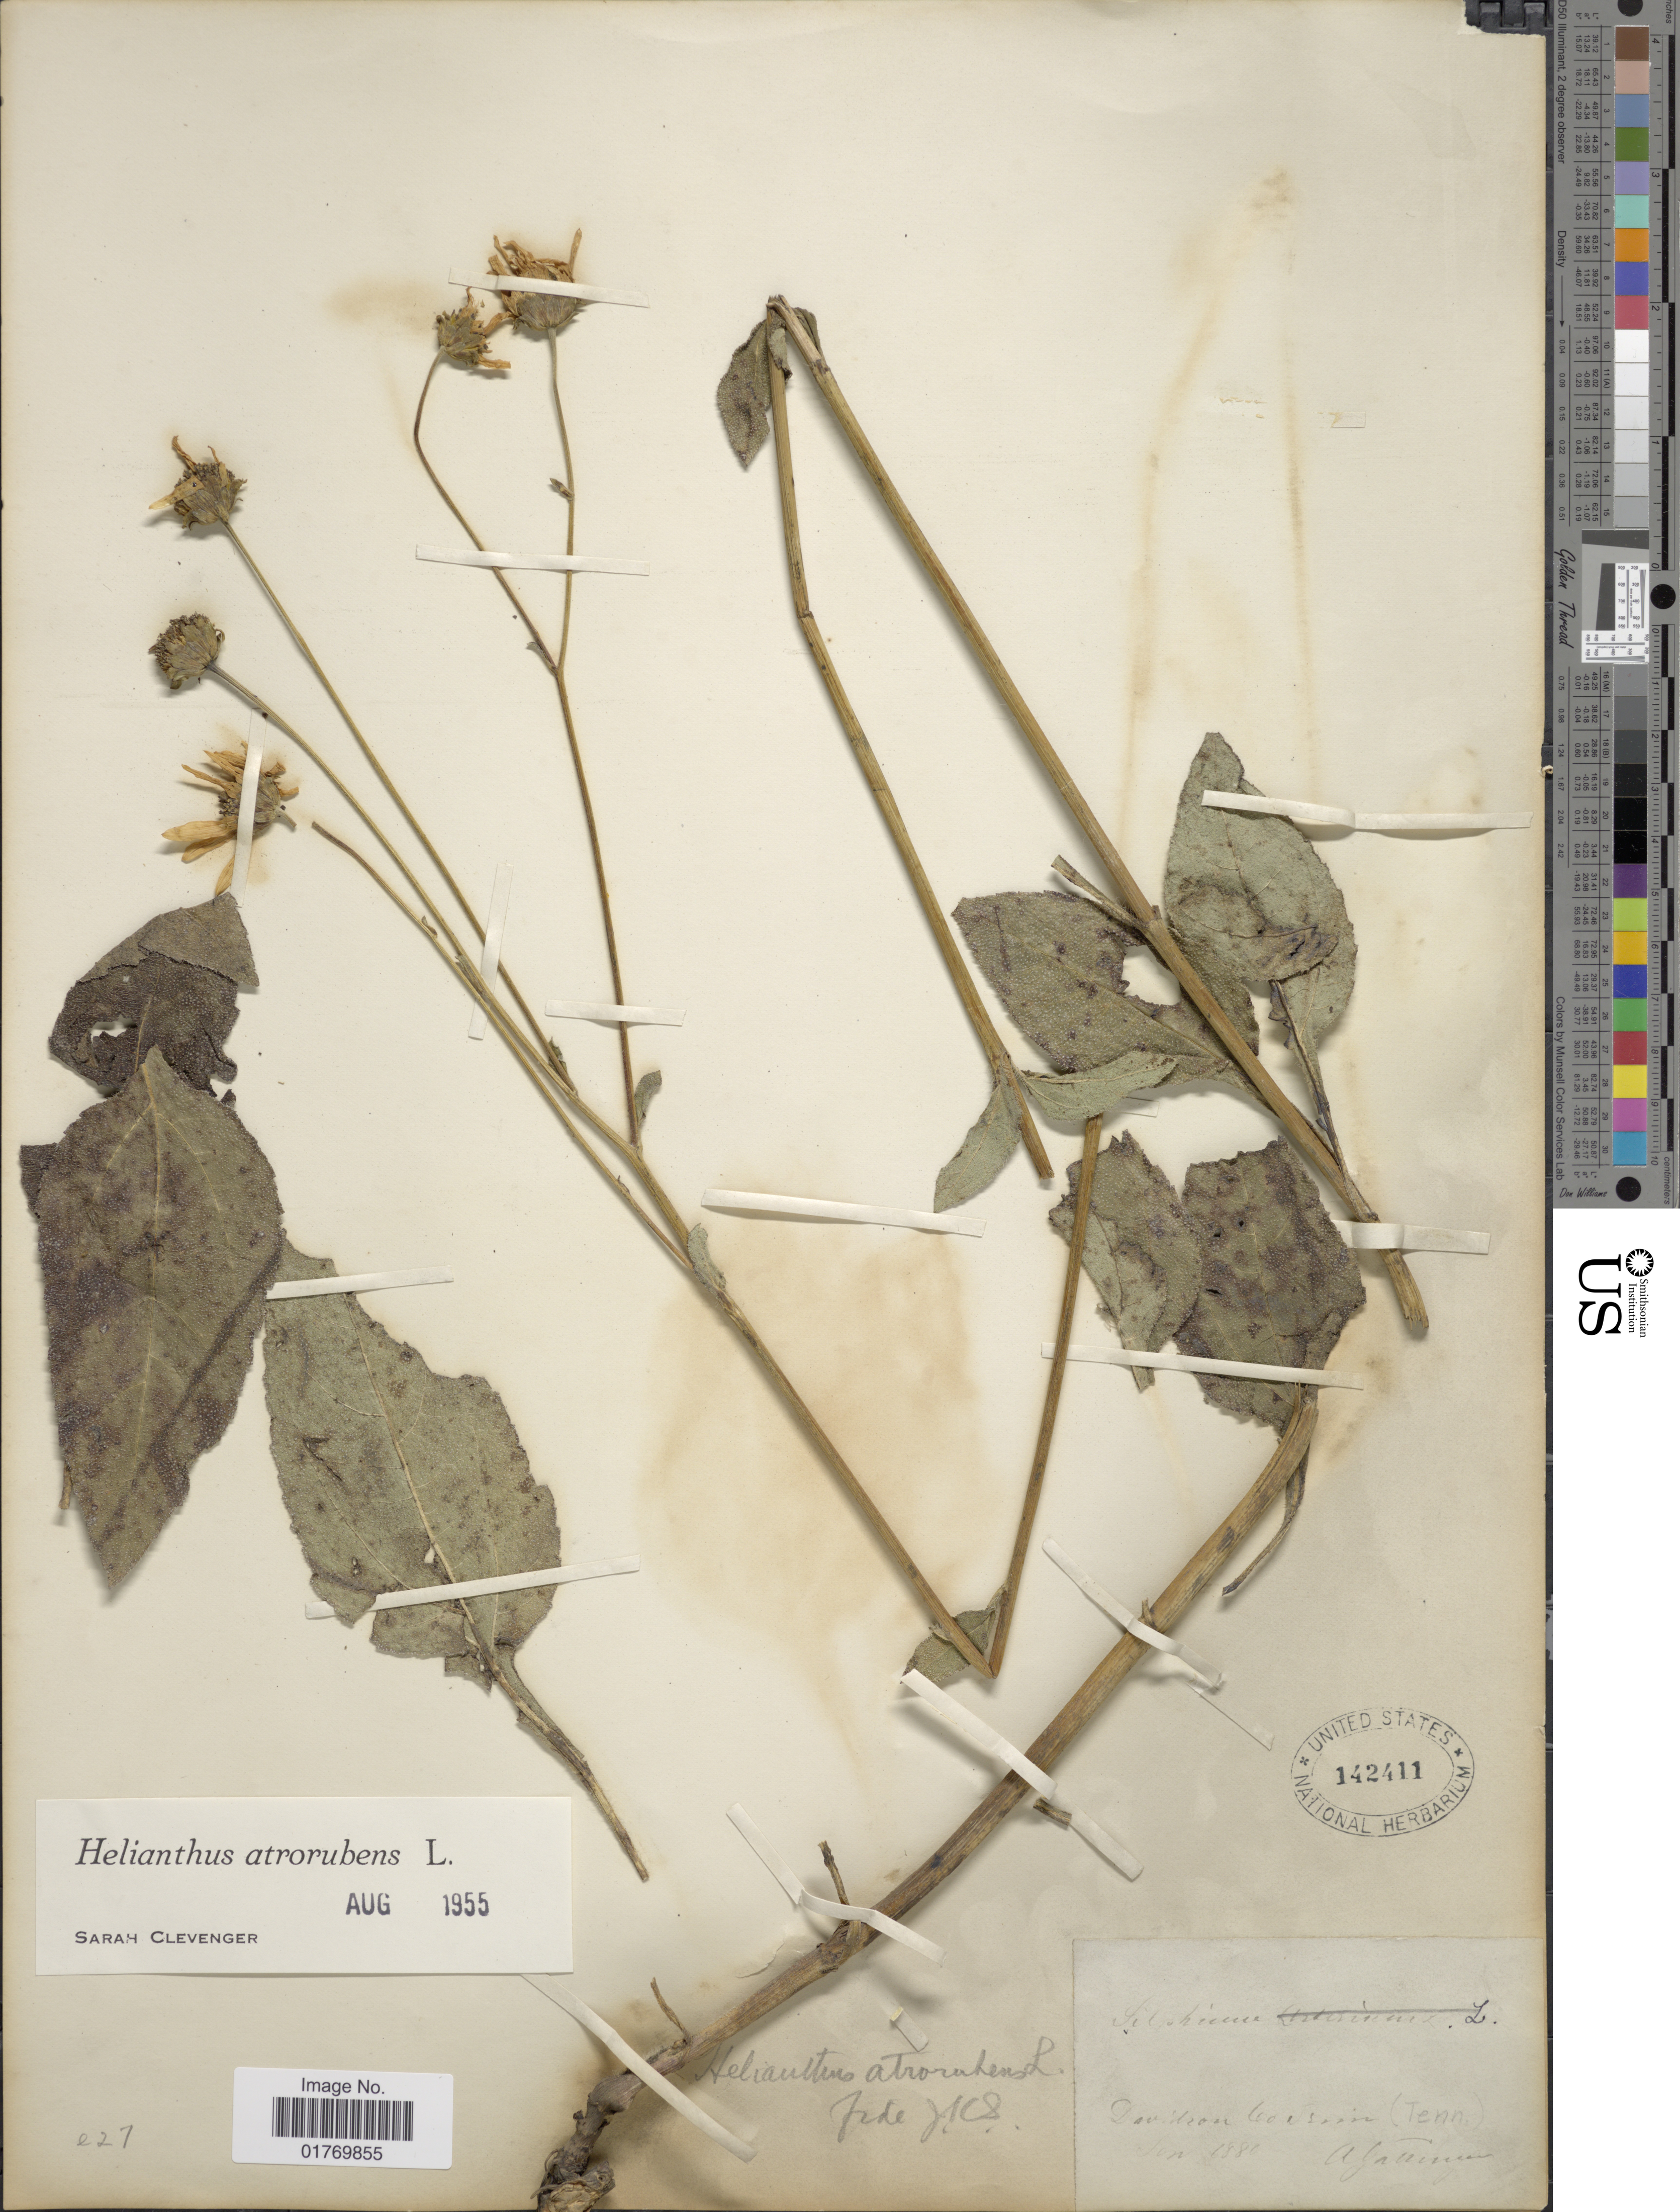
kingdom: Plantae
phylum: Tracheophyta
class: Magnoliopsida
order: Asterales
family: Asteraceae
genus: Helianthus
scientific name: Helianthus atrorubens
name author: L.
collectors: A. Gattinger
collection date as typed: Jun (?) 1880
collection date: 1880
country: United States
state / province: Tennessee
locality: Davidson Creek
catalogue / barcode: US 142411